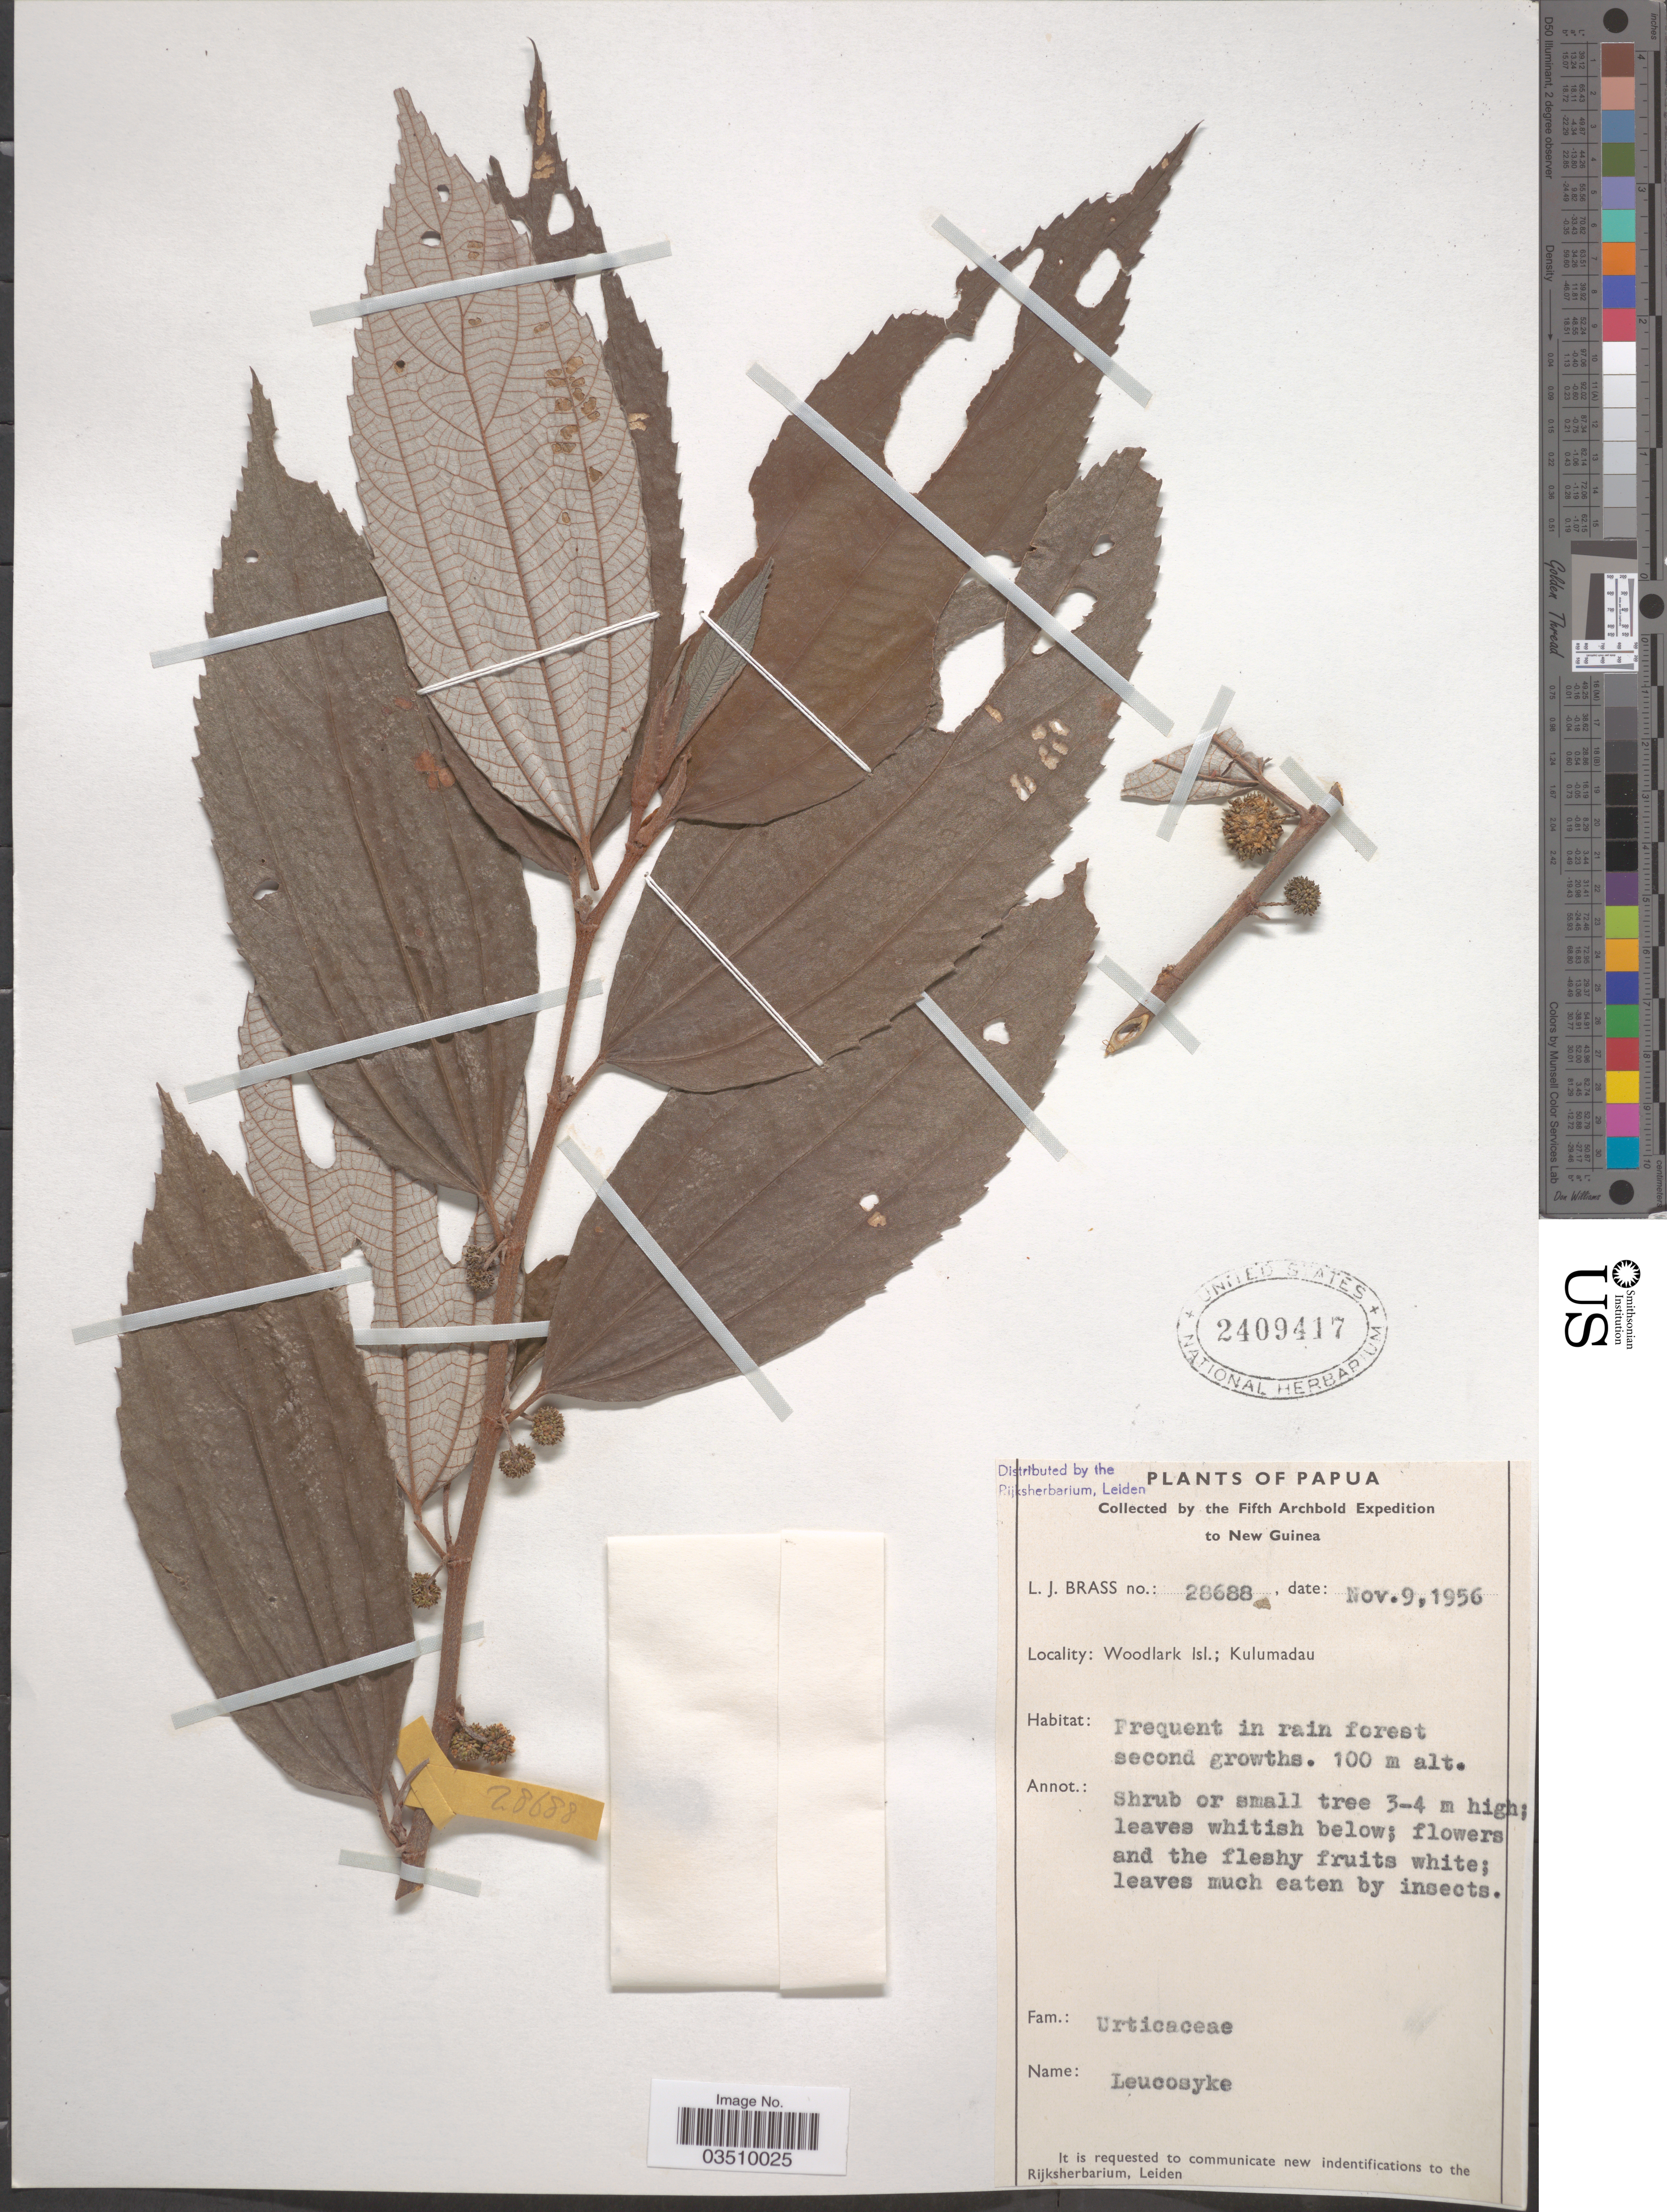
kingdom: Plantae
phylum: Tracheophyta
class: Magnoliopsida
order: Rosales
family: Urticaceae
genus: Leucosyke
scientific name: Leucosyke sp.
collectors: L. J. Brass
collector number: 28688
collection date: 1956-11-09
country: Papua New Guinea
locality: Papua. New Guinea. Woodlark Isl.; Kulumadau.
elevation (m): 100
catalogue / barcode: US 2409417